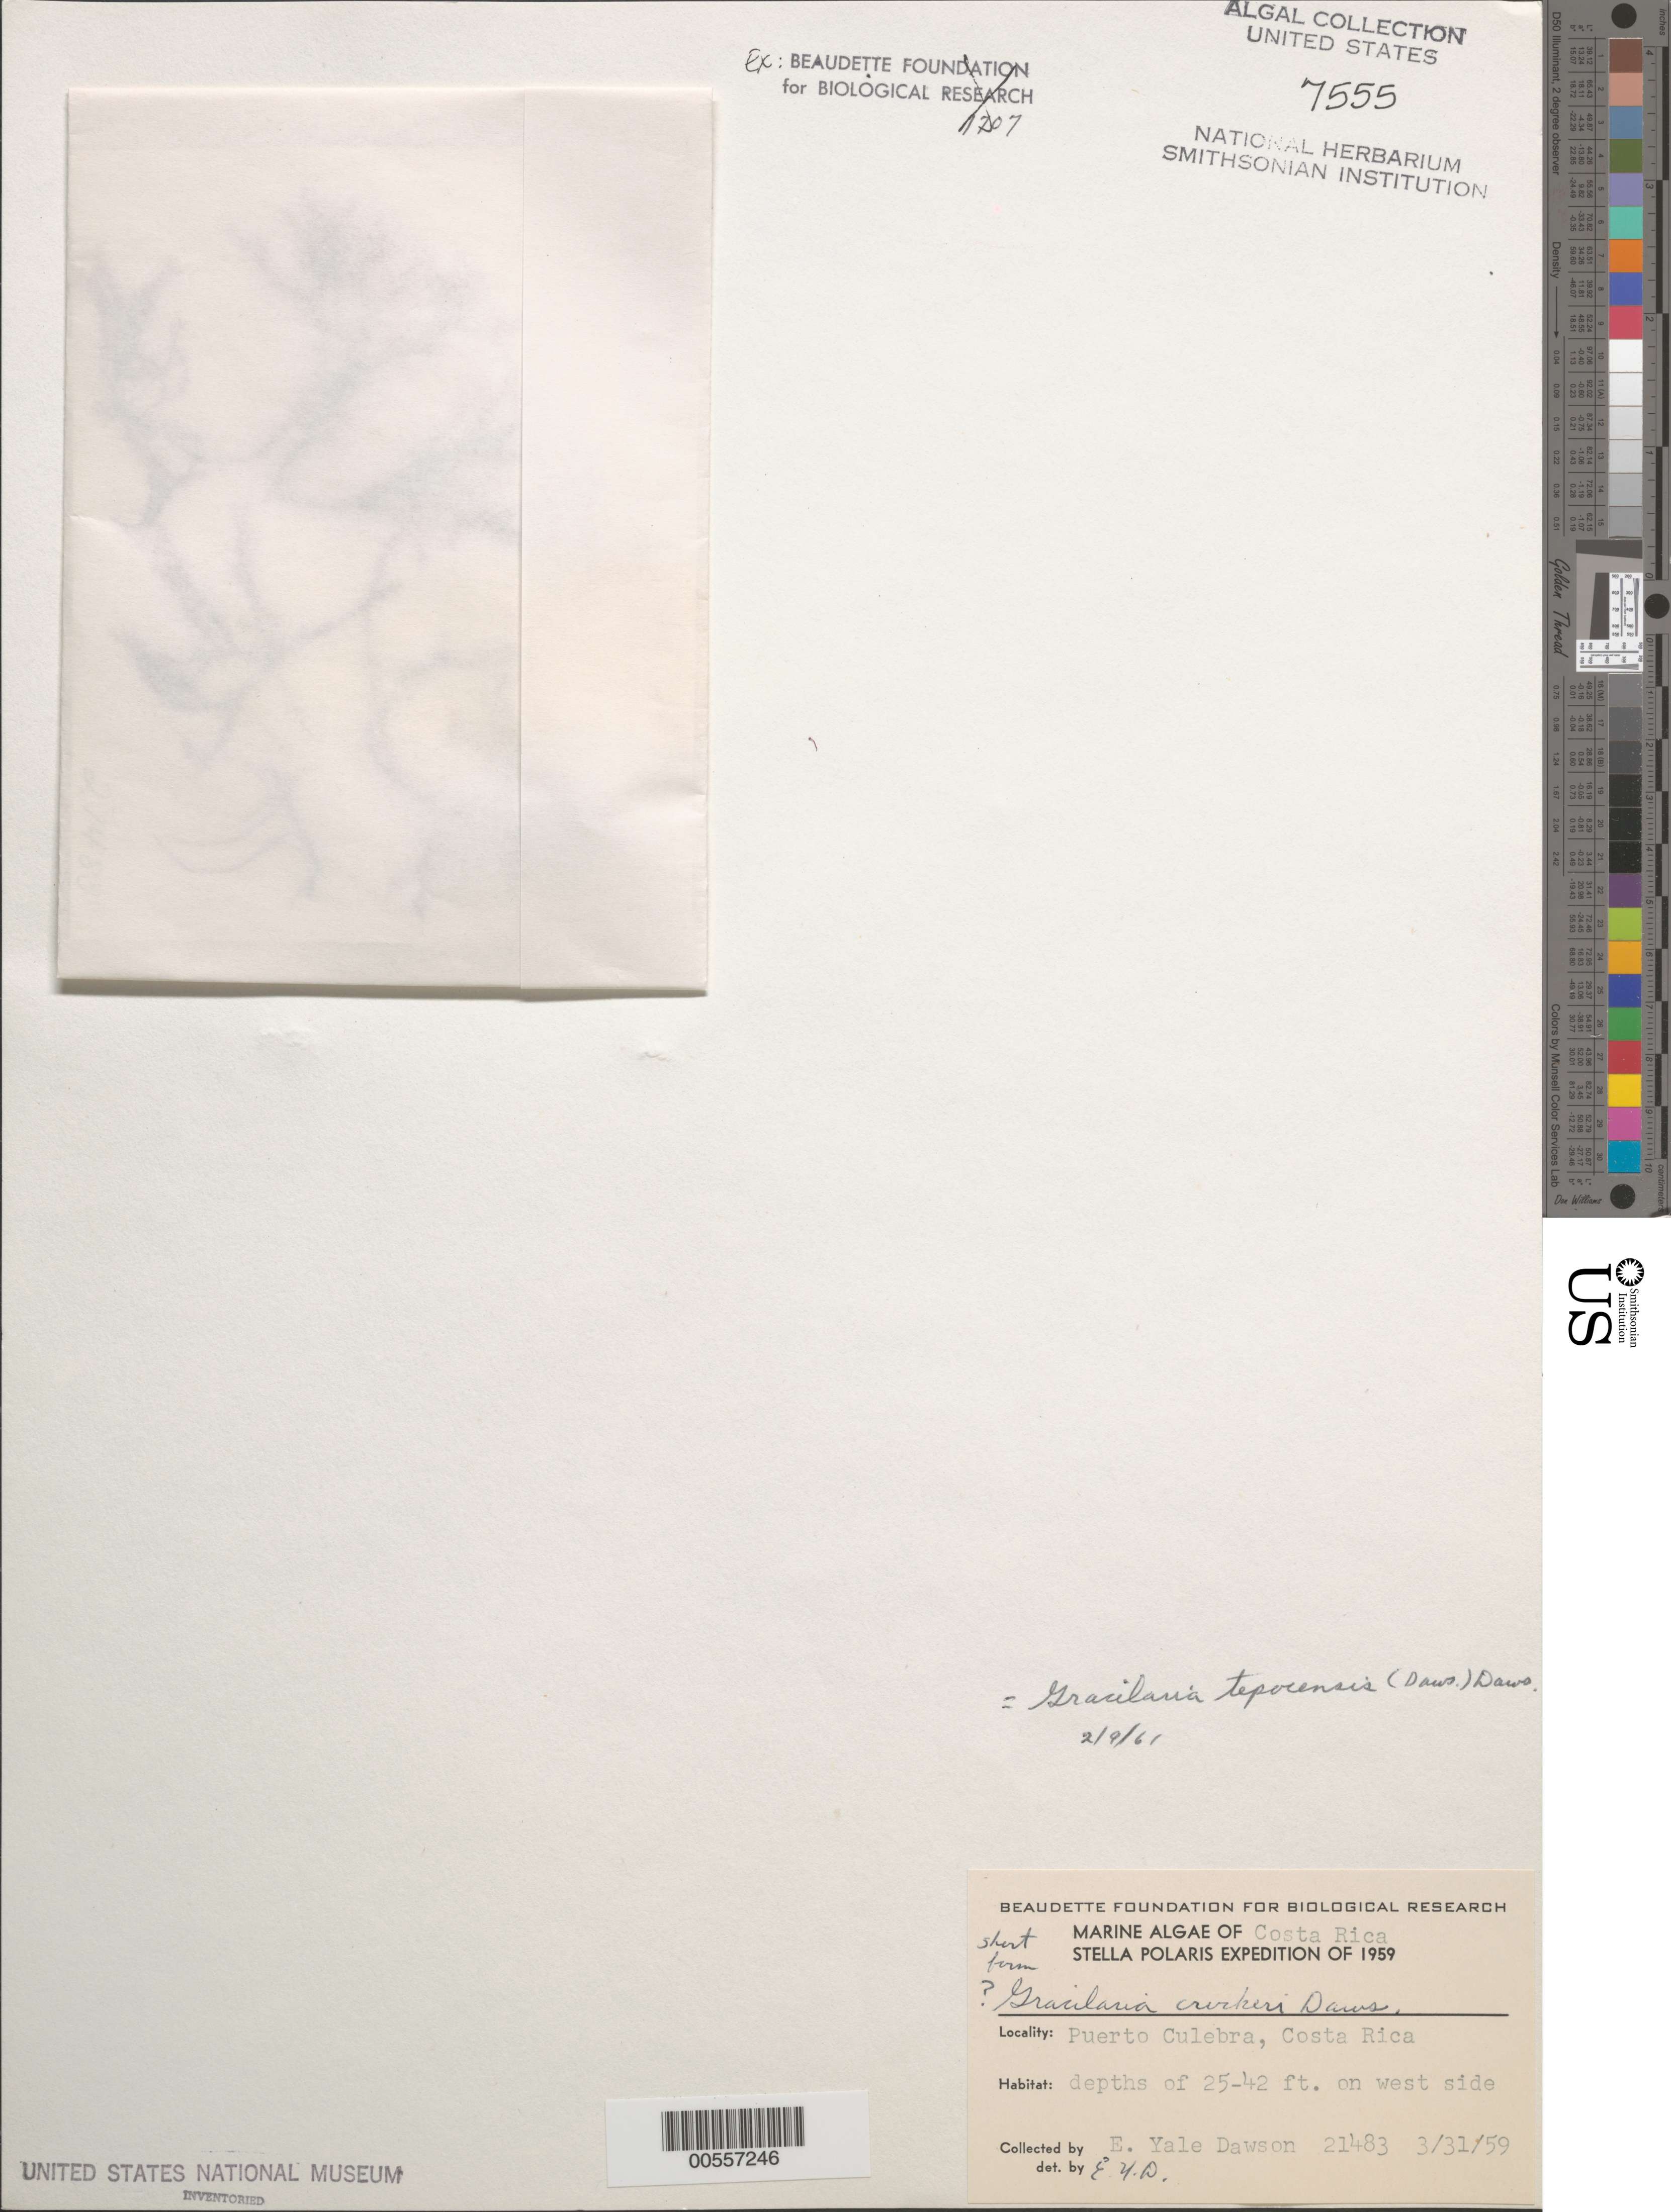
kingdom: Plantae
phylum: Rhodophyta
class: Florideophyceae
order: Gracilariales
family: Gracilariaceae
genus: Gracilaria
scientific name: Gracilaria tepocensis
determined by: Dawson, E. Y.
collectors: E. Y. Dawson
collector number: EYD 21483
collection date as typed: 31 Mar 1959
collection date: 1959-03-31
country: Costa Rica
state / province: Guanacaste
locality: Puerto Culebra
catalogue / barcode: US 7555